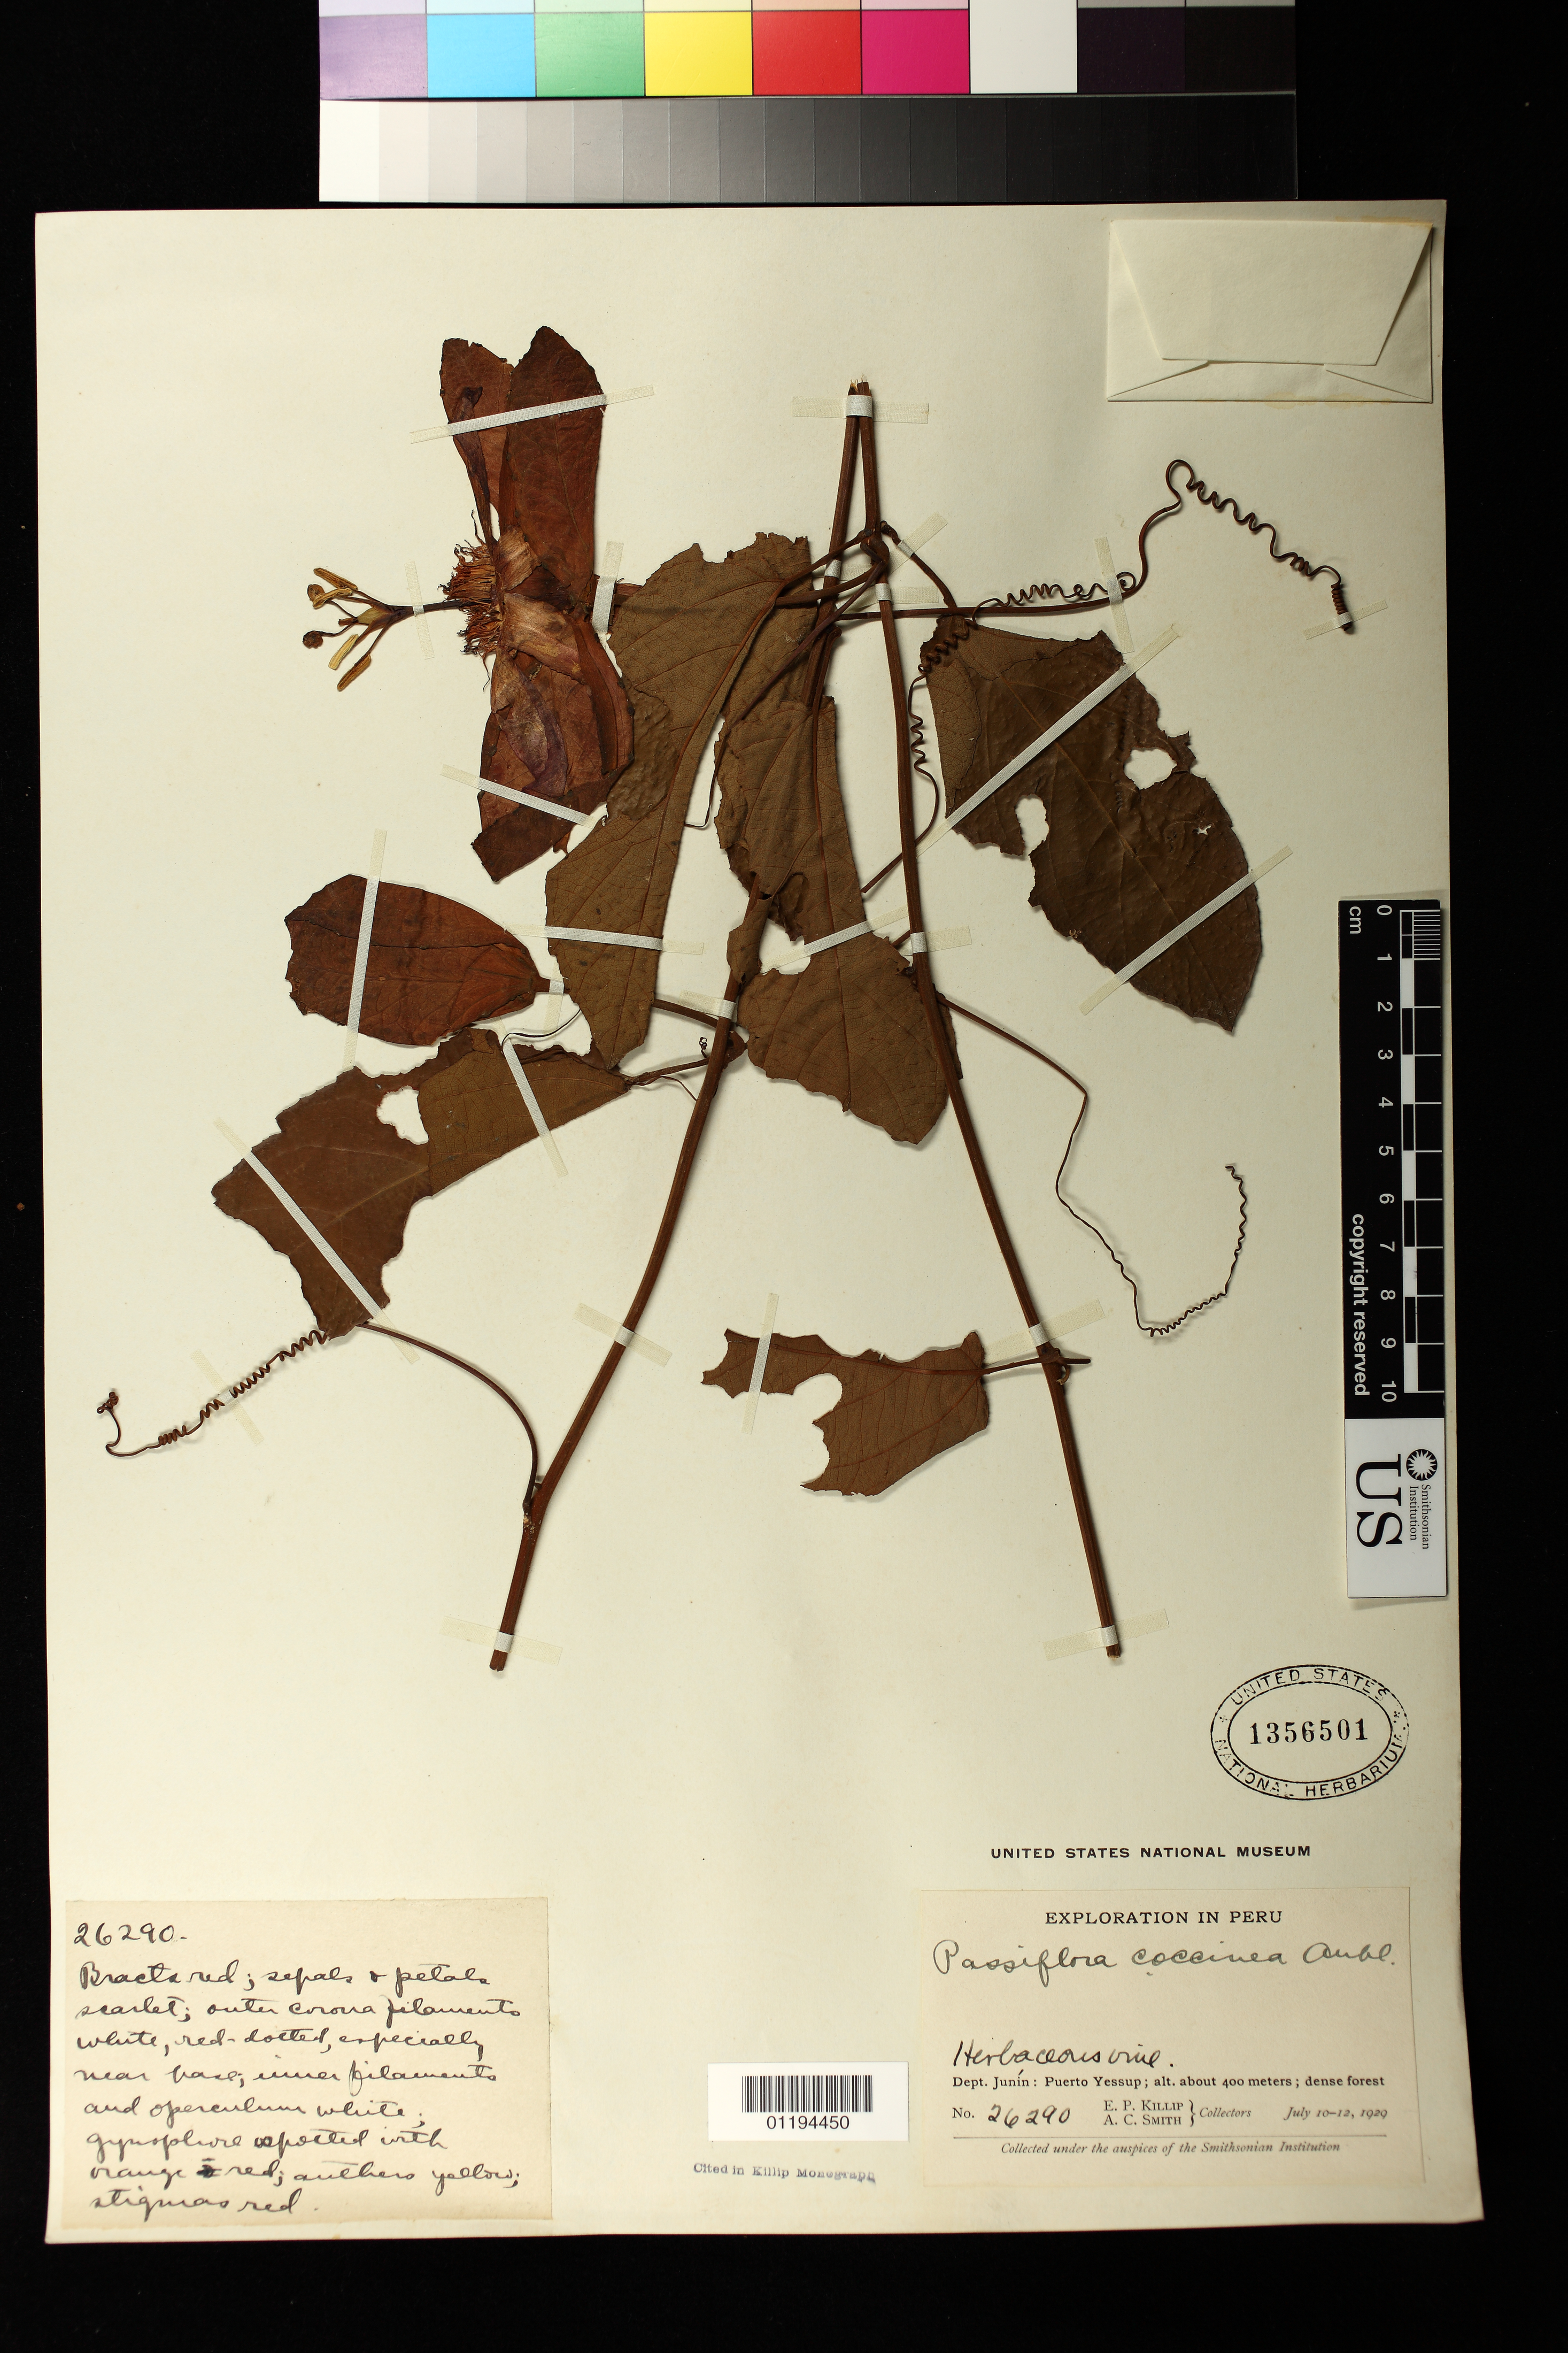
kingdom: Plantae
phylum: Tracheophyta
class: Magnoliopsida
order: Malpighiales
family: Passifloraceae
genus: Passiflora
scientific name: Passiflora coccinea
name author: Aubl.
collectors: E. P. Killip & A. C. Smith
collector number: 26290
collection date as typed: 10 Jul 1929 to 12 Jul 1929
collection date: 1929-07-10/1929-07-12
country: Peru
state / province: Junín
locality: Puerto Yessup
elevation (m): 400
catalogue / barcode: US 1356501